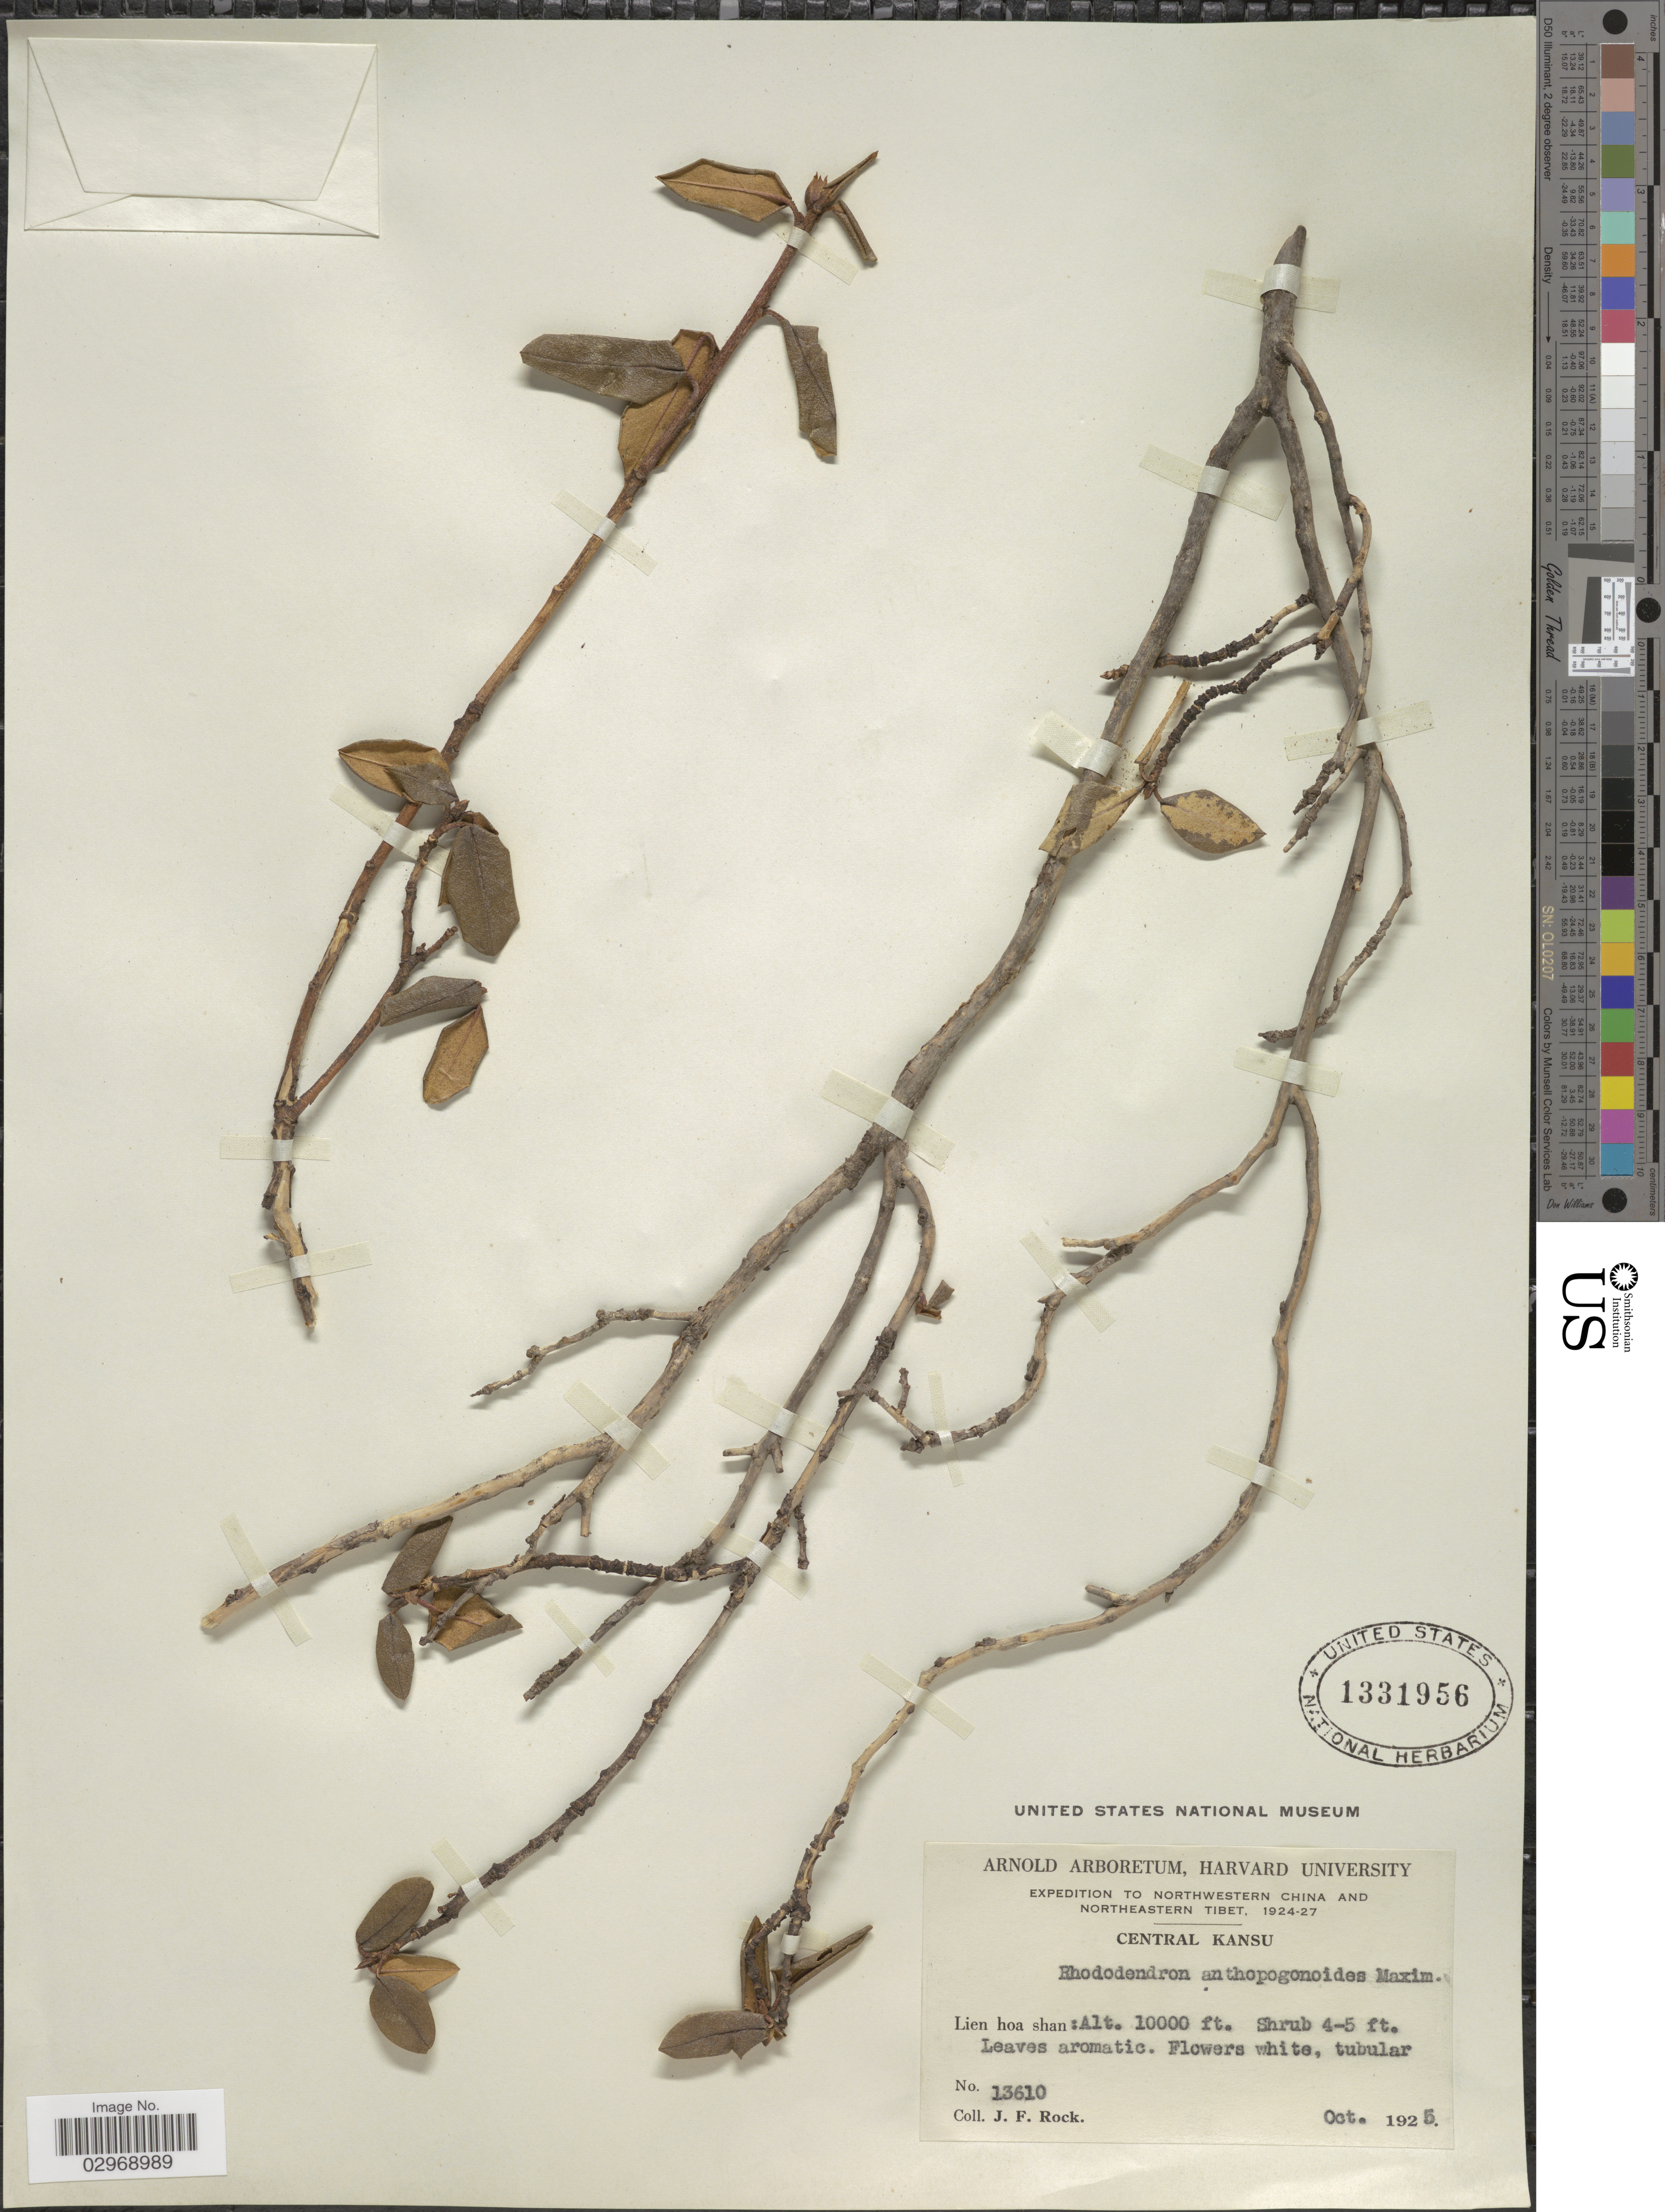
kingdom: Plantae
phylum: Tracheophyta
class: Magnoliopsida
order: Ericales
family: Ericaceae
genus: Rhododendron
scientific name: Rhododendron anthopogonoides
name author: Maxim.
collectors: J. Rock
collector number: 13610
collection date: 1925-10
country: China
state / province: Gansu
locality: Northwestern China and Northeastern Tibet. Central Kansu. Lien hoa shan.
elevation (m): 3048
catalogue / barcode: US 1331956